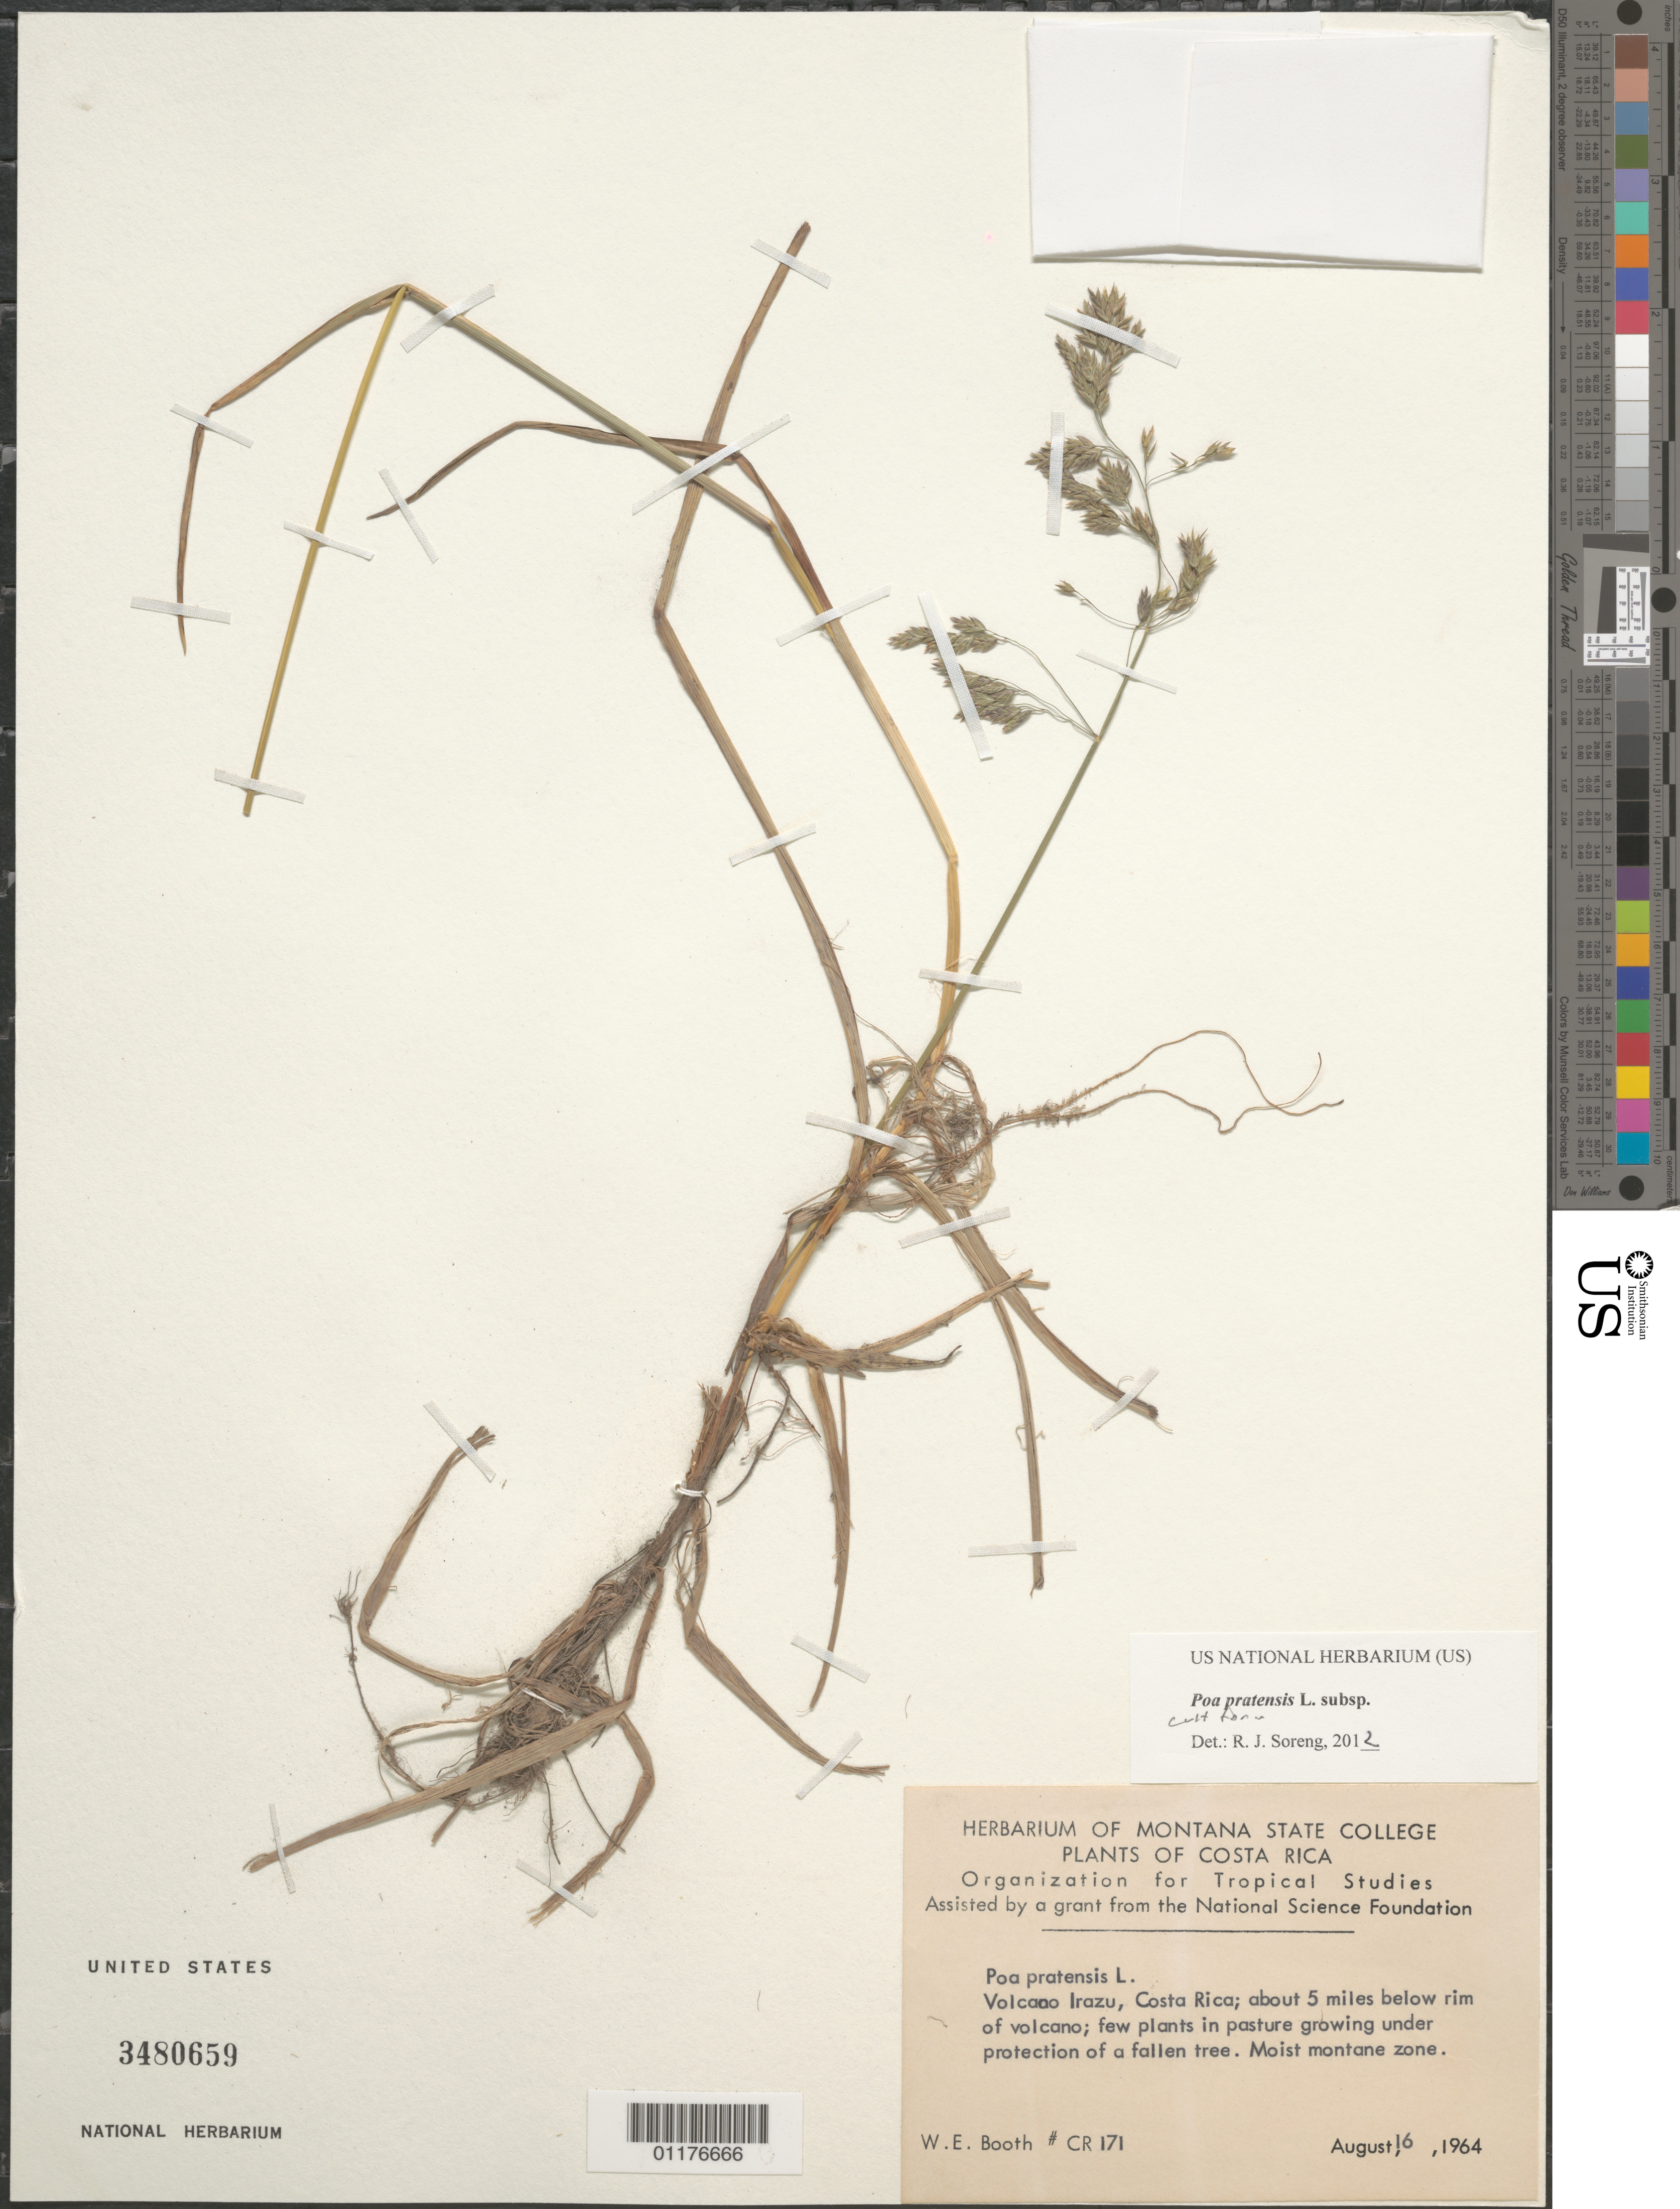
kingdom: Plantae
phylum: Tracheophyta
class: Liliopsida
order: Poales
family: Poaceae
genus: Poa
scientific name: Poa pratensis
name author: L.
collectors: W. Booth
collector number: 171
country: Costa Rica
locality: Volcan Irazu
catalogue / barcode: US 34820659